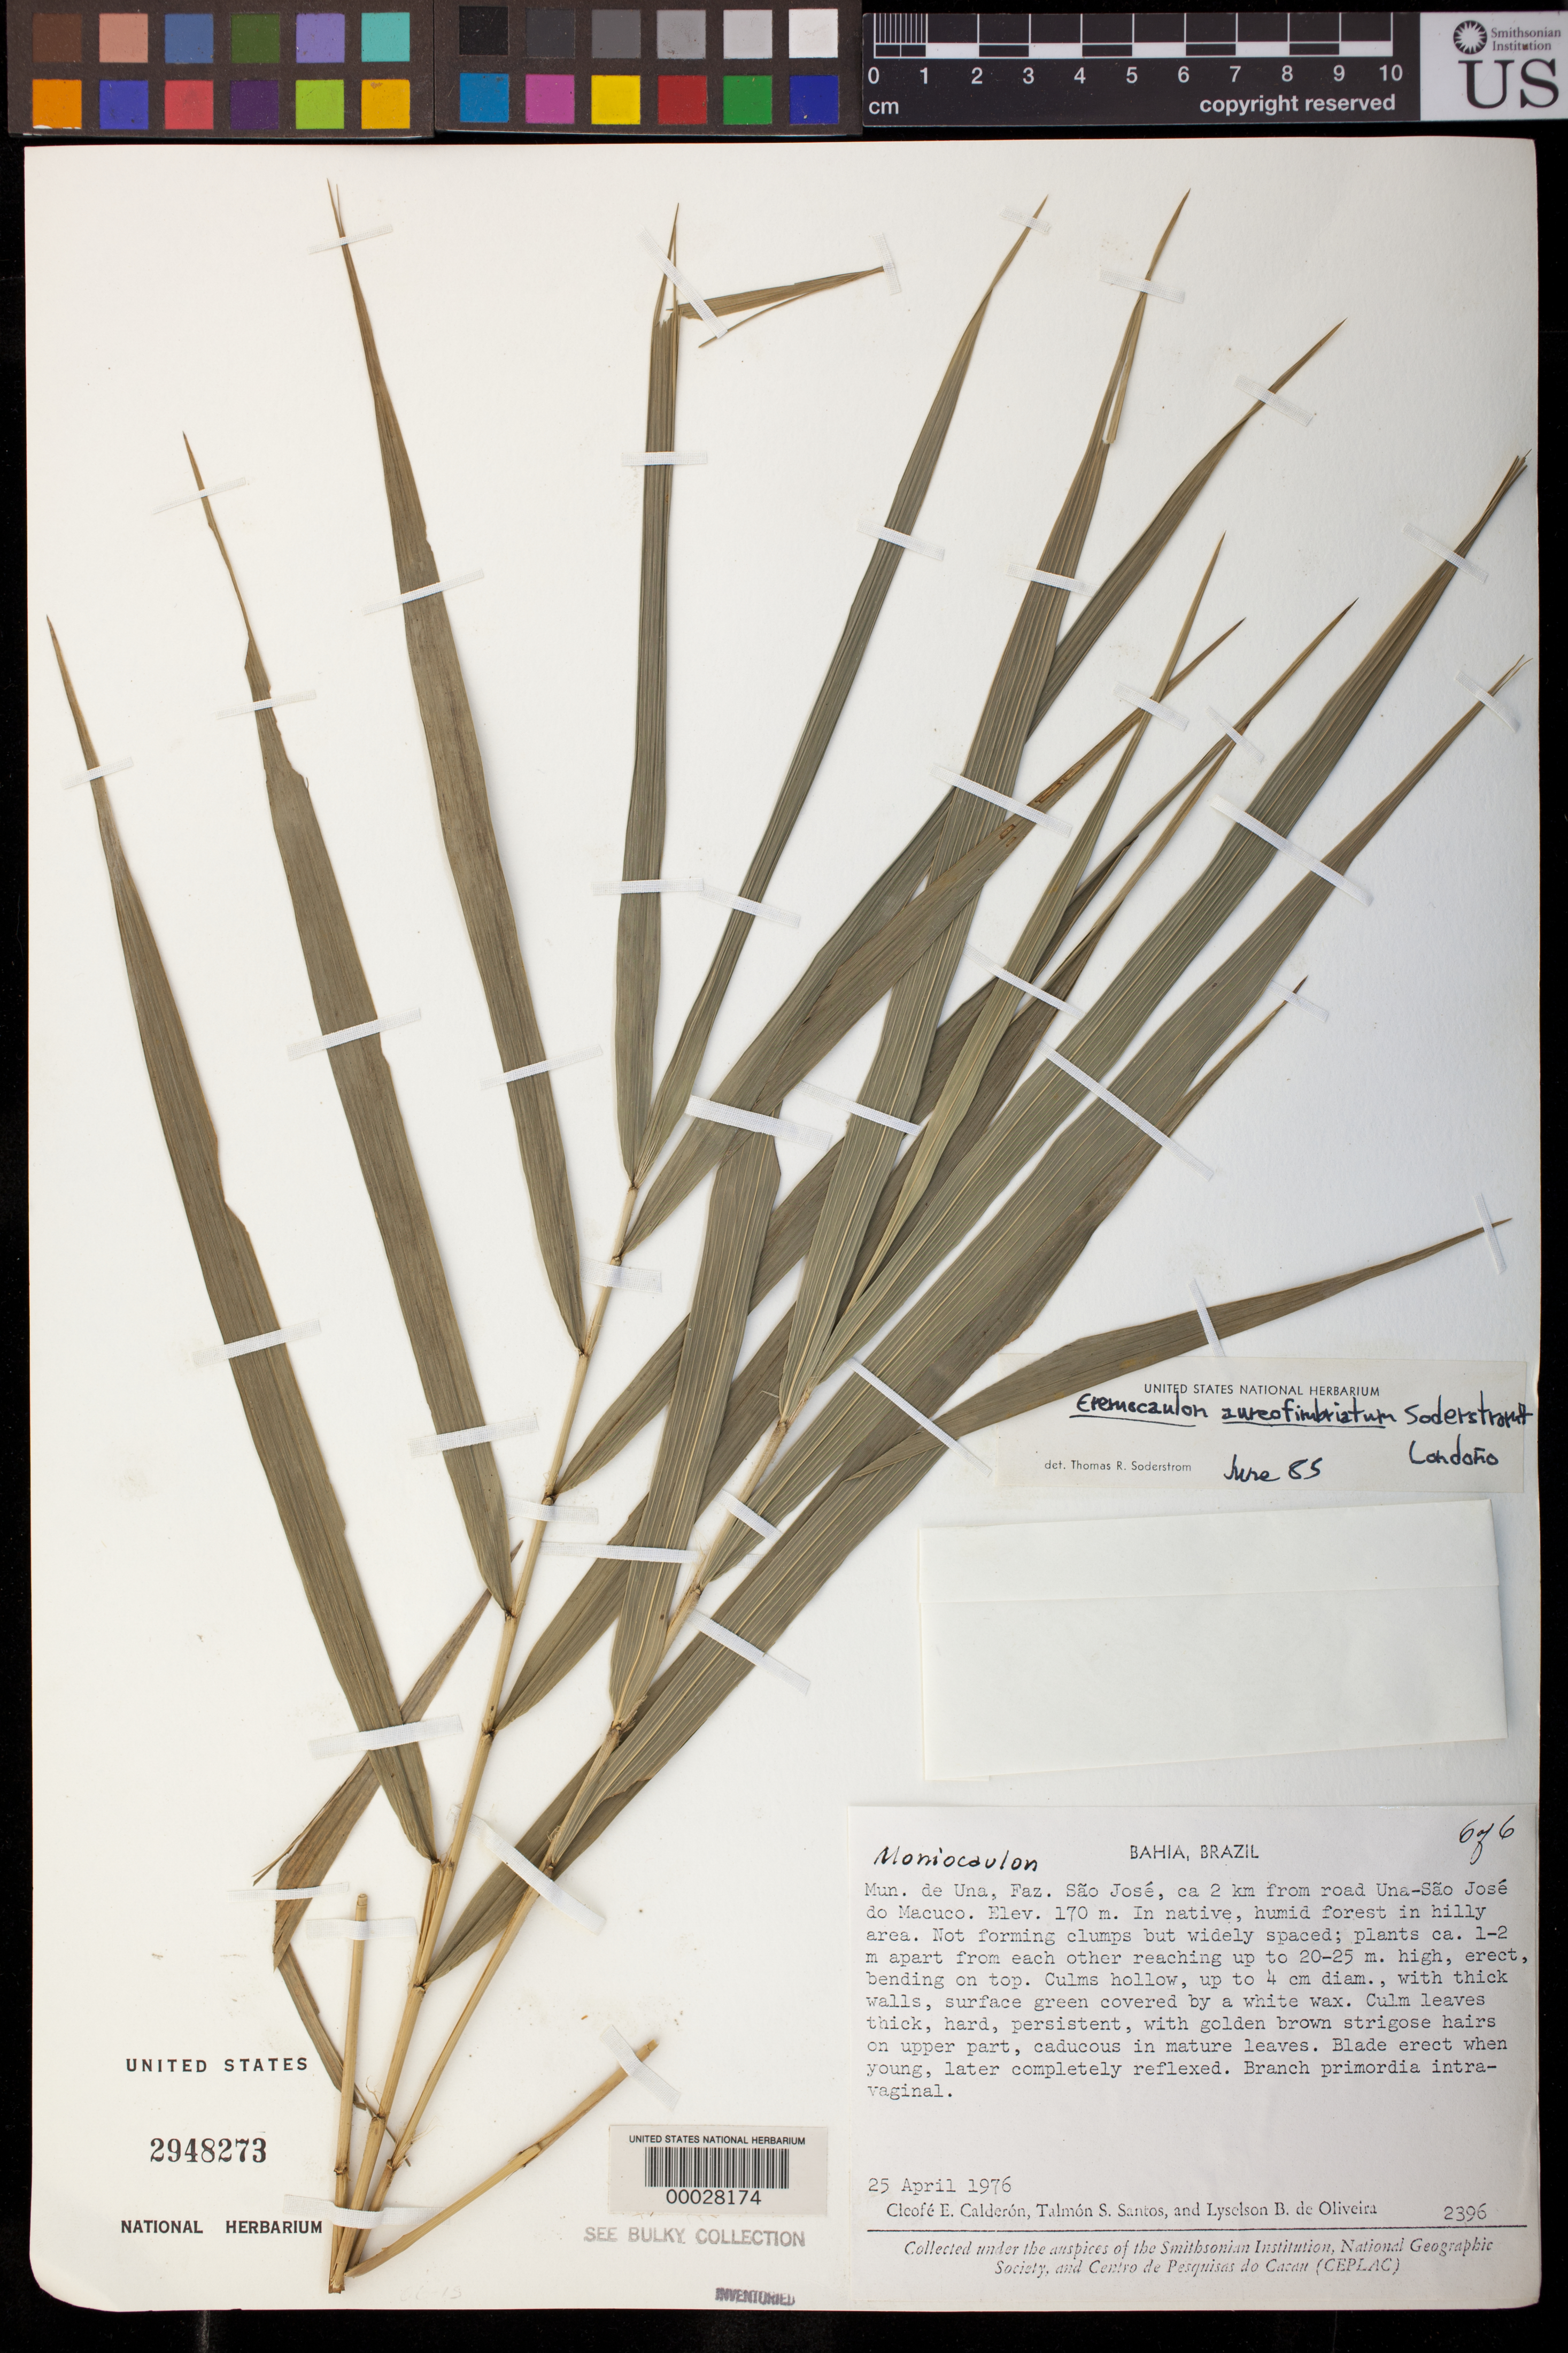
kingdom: Plantae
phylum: Tracheophyta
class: Liliopsida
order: Poales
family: Poaceae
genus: Eremocaulon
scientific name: Eremocaulon aureofimbriatum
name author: Soderstr. & Londoño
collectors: C. E. Calderón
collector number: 2396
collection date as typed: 25 Apr 1976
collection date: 1976-04-25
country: Brazil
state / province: Bahia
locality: Una mun., faz. sao jose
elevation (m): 170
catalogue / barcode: US 2948273